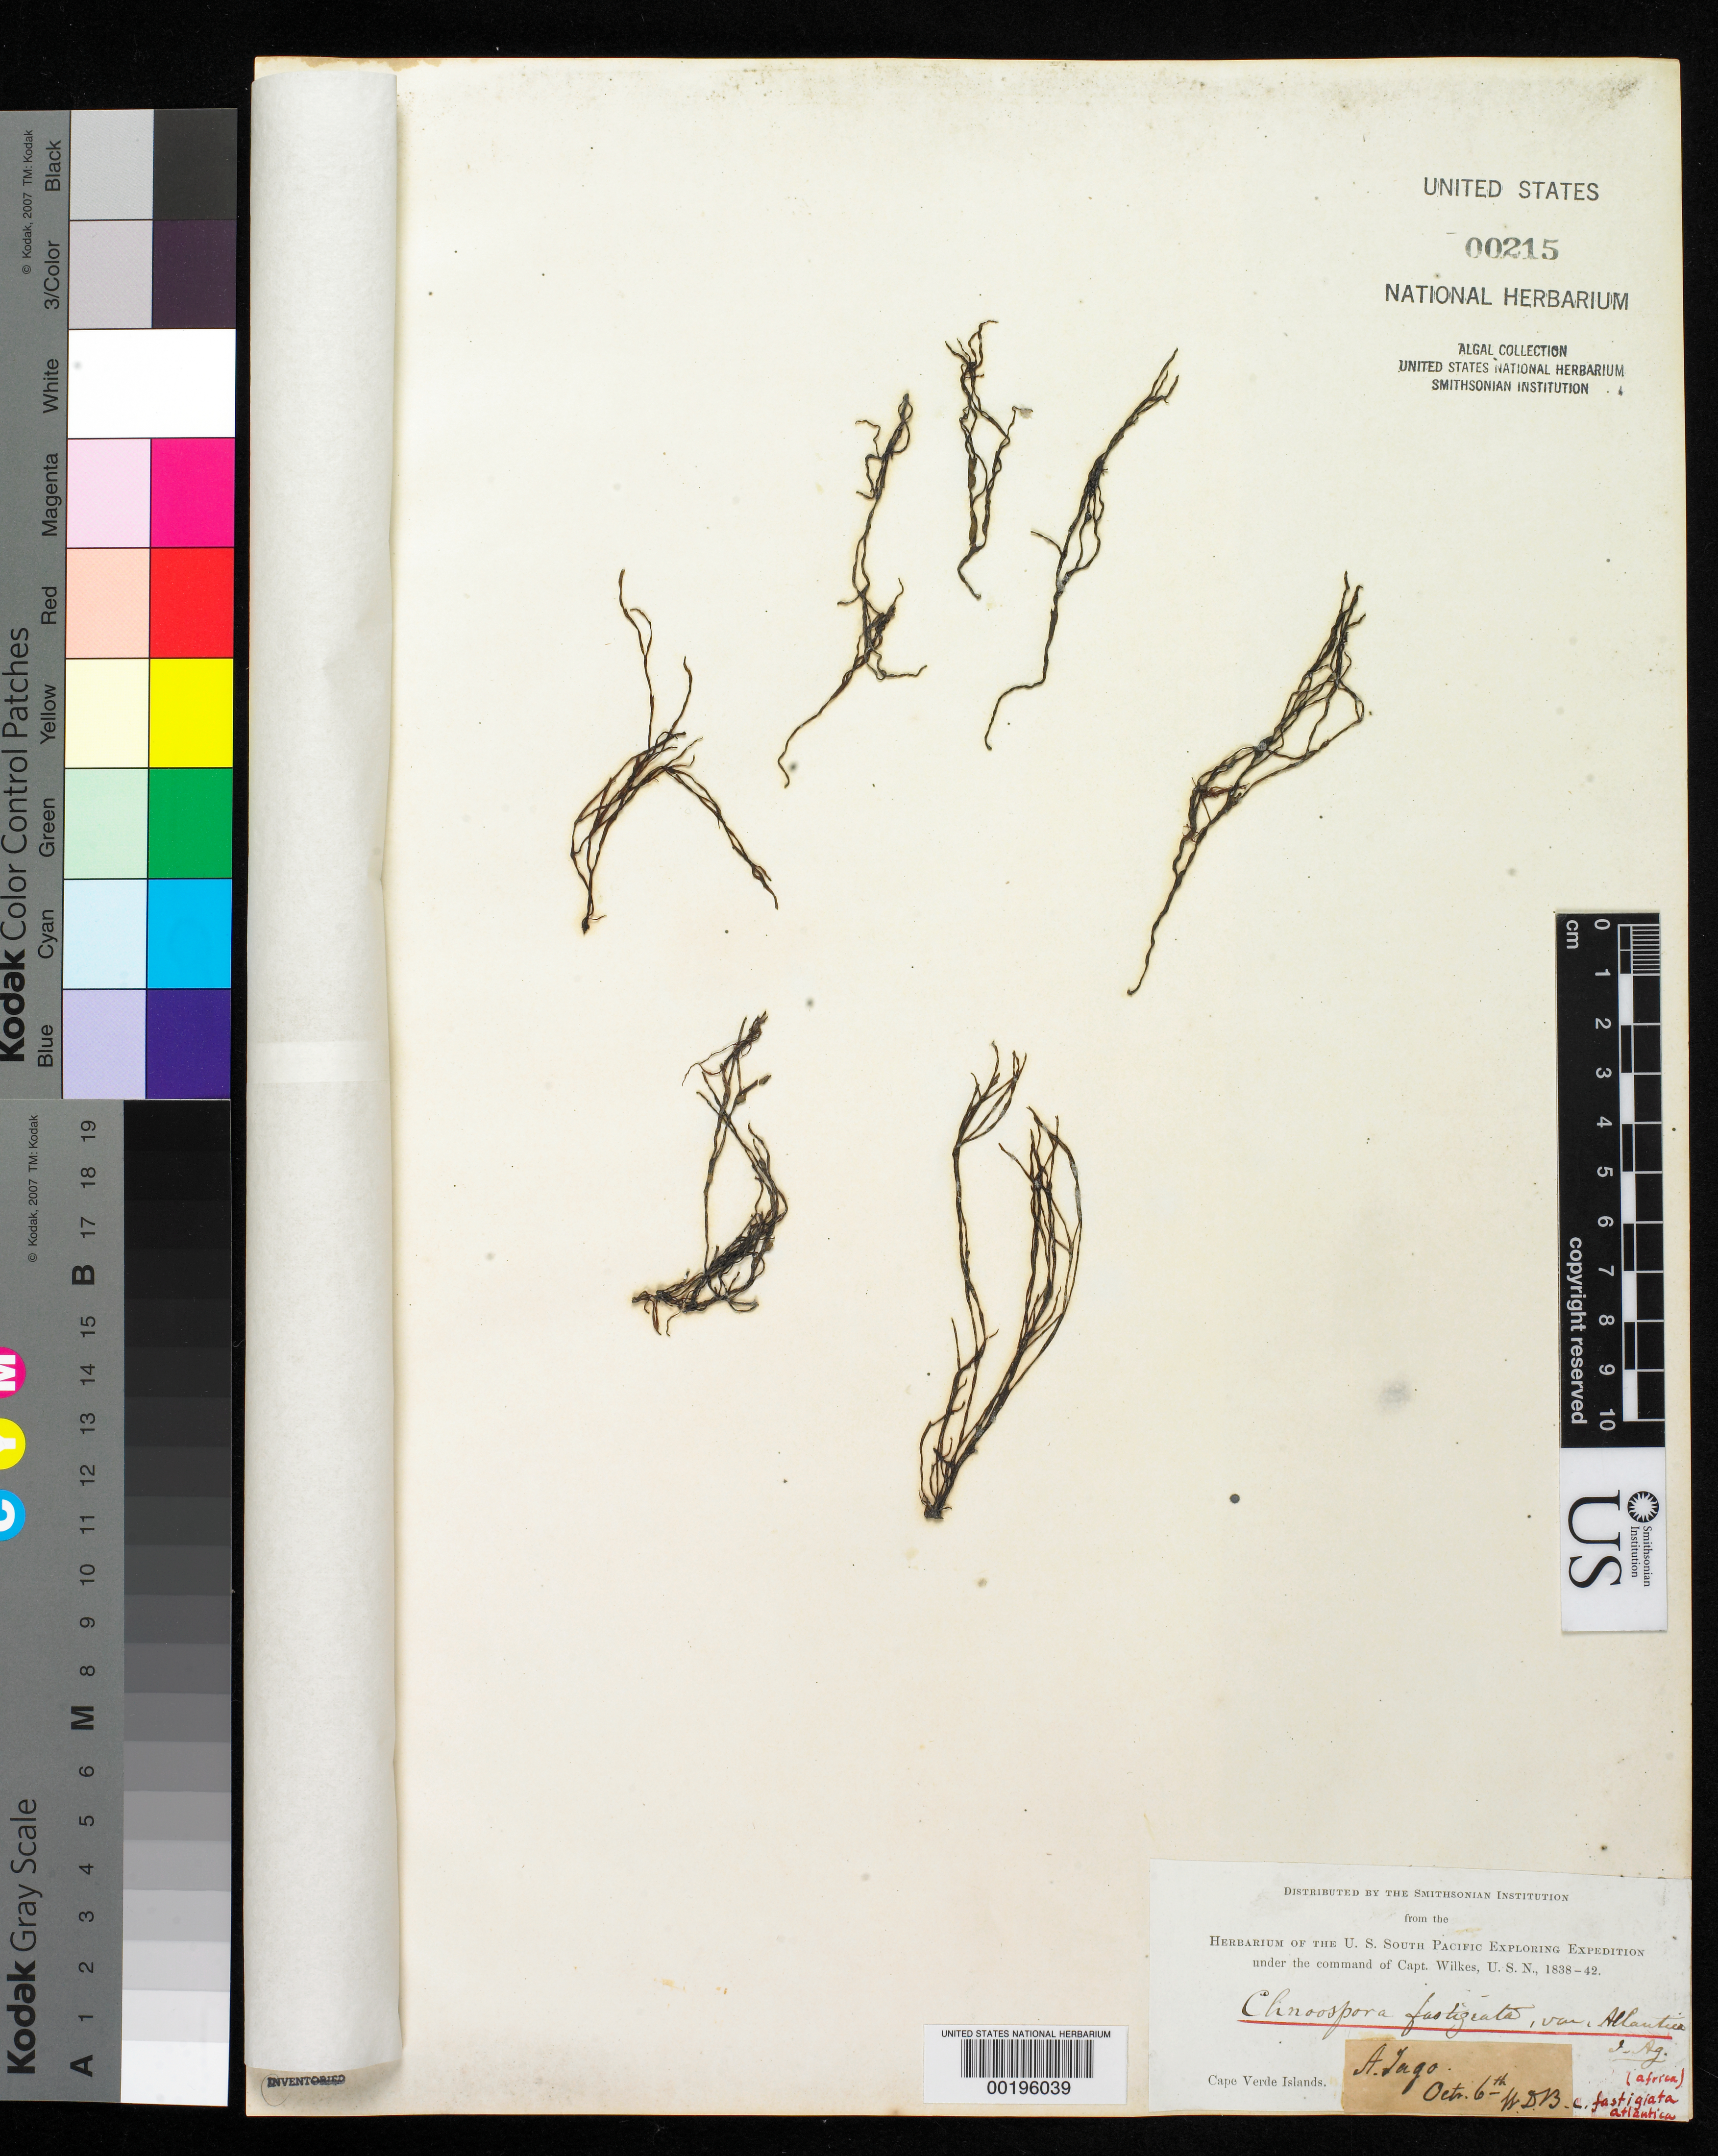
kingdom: Chromista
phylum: Ochrophyta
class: Phaeophyceae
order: Scytosiphonales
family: Scytosiphonaceae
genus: Chnoospora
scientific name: Chnoospora fastigiata var. atlantica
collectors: W. D. Brackenridge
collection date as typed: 06 Oct 1838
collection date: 1838-10-06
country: Cape Verde Islands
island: Santiago (Sao Lago)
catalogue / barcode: US 215